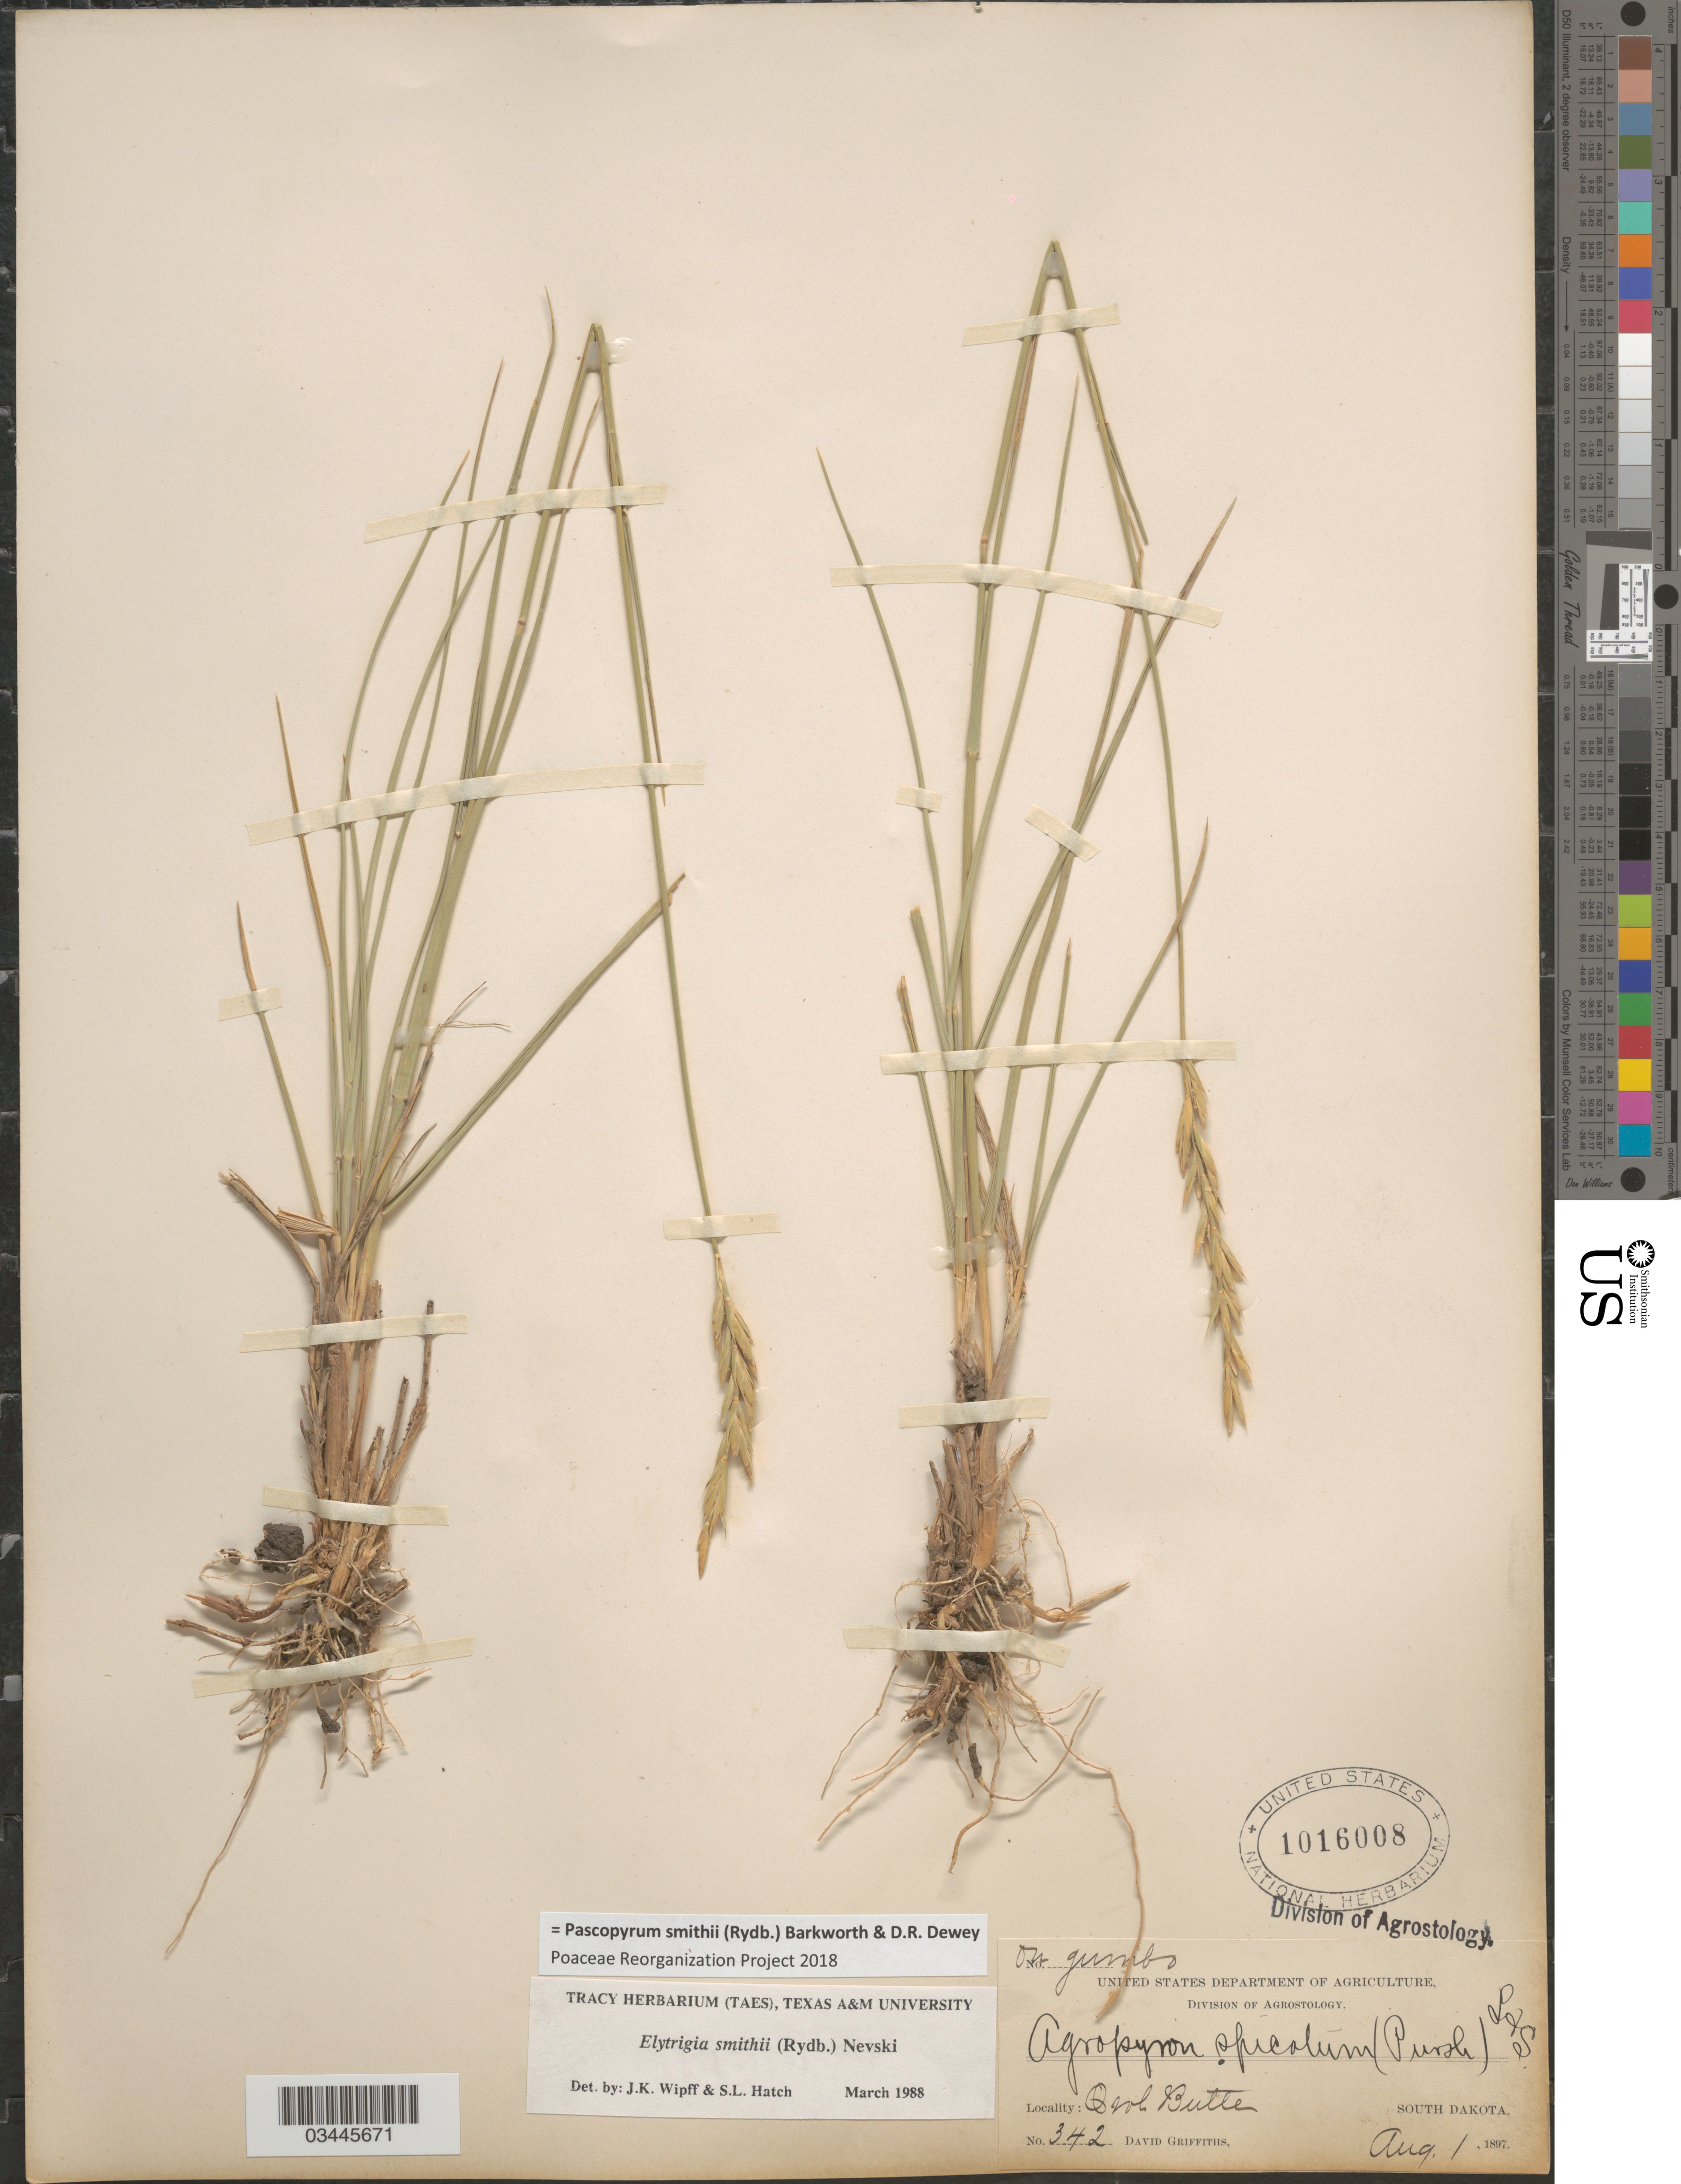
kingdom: Plantae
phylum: Tracheophyta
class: Liliopsida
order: Poales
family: Poaceae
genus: Pascopyrum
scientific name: Pascopyrum smithii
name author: (Rydb.) Barkworth & Dewey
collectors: D. Griffiths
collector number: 342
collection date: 1897-08-01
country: United States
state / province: South Dakota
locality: Oval Butte.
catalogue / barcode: US 1016008